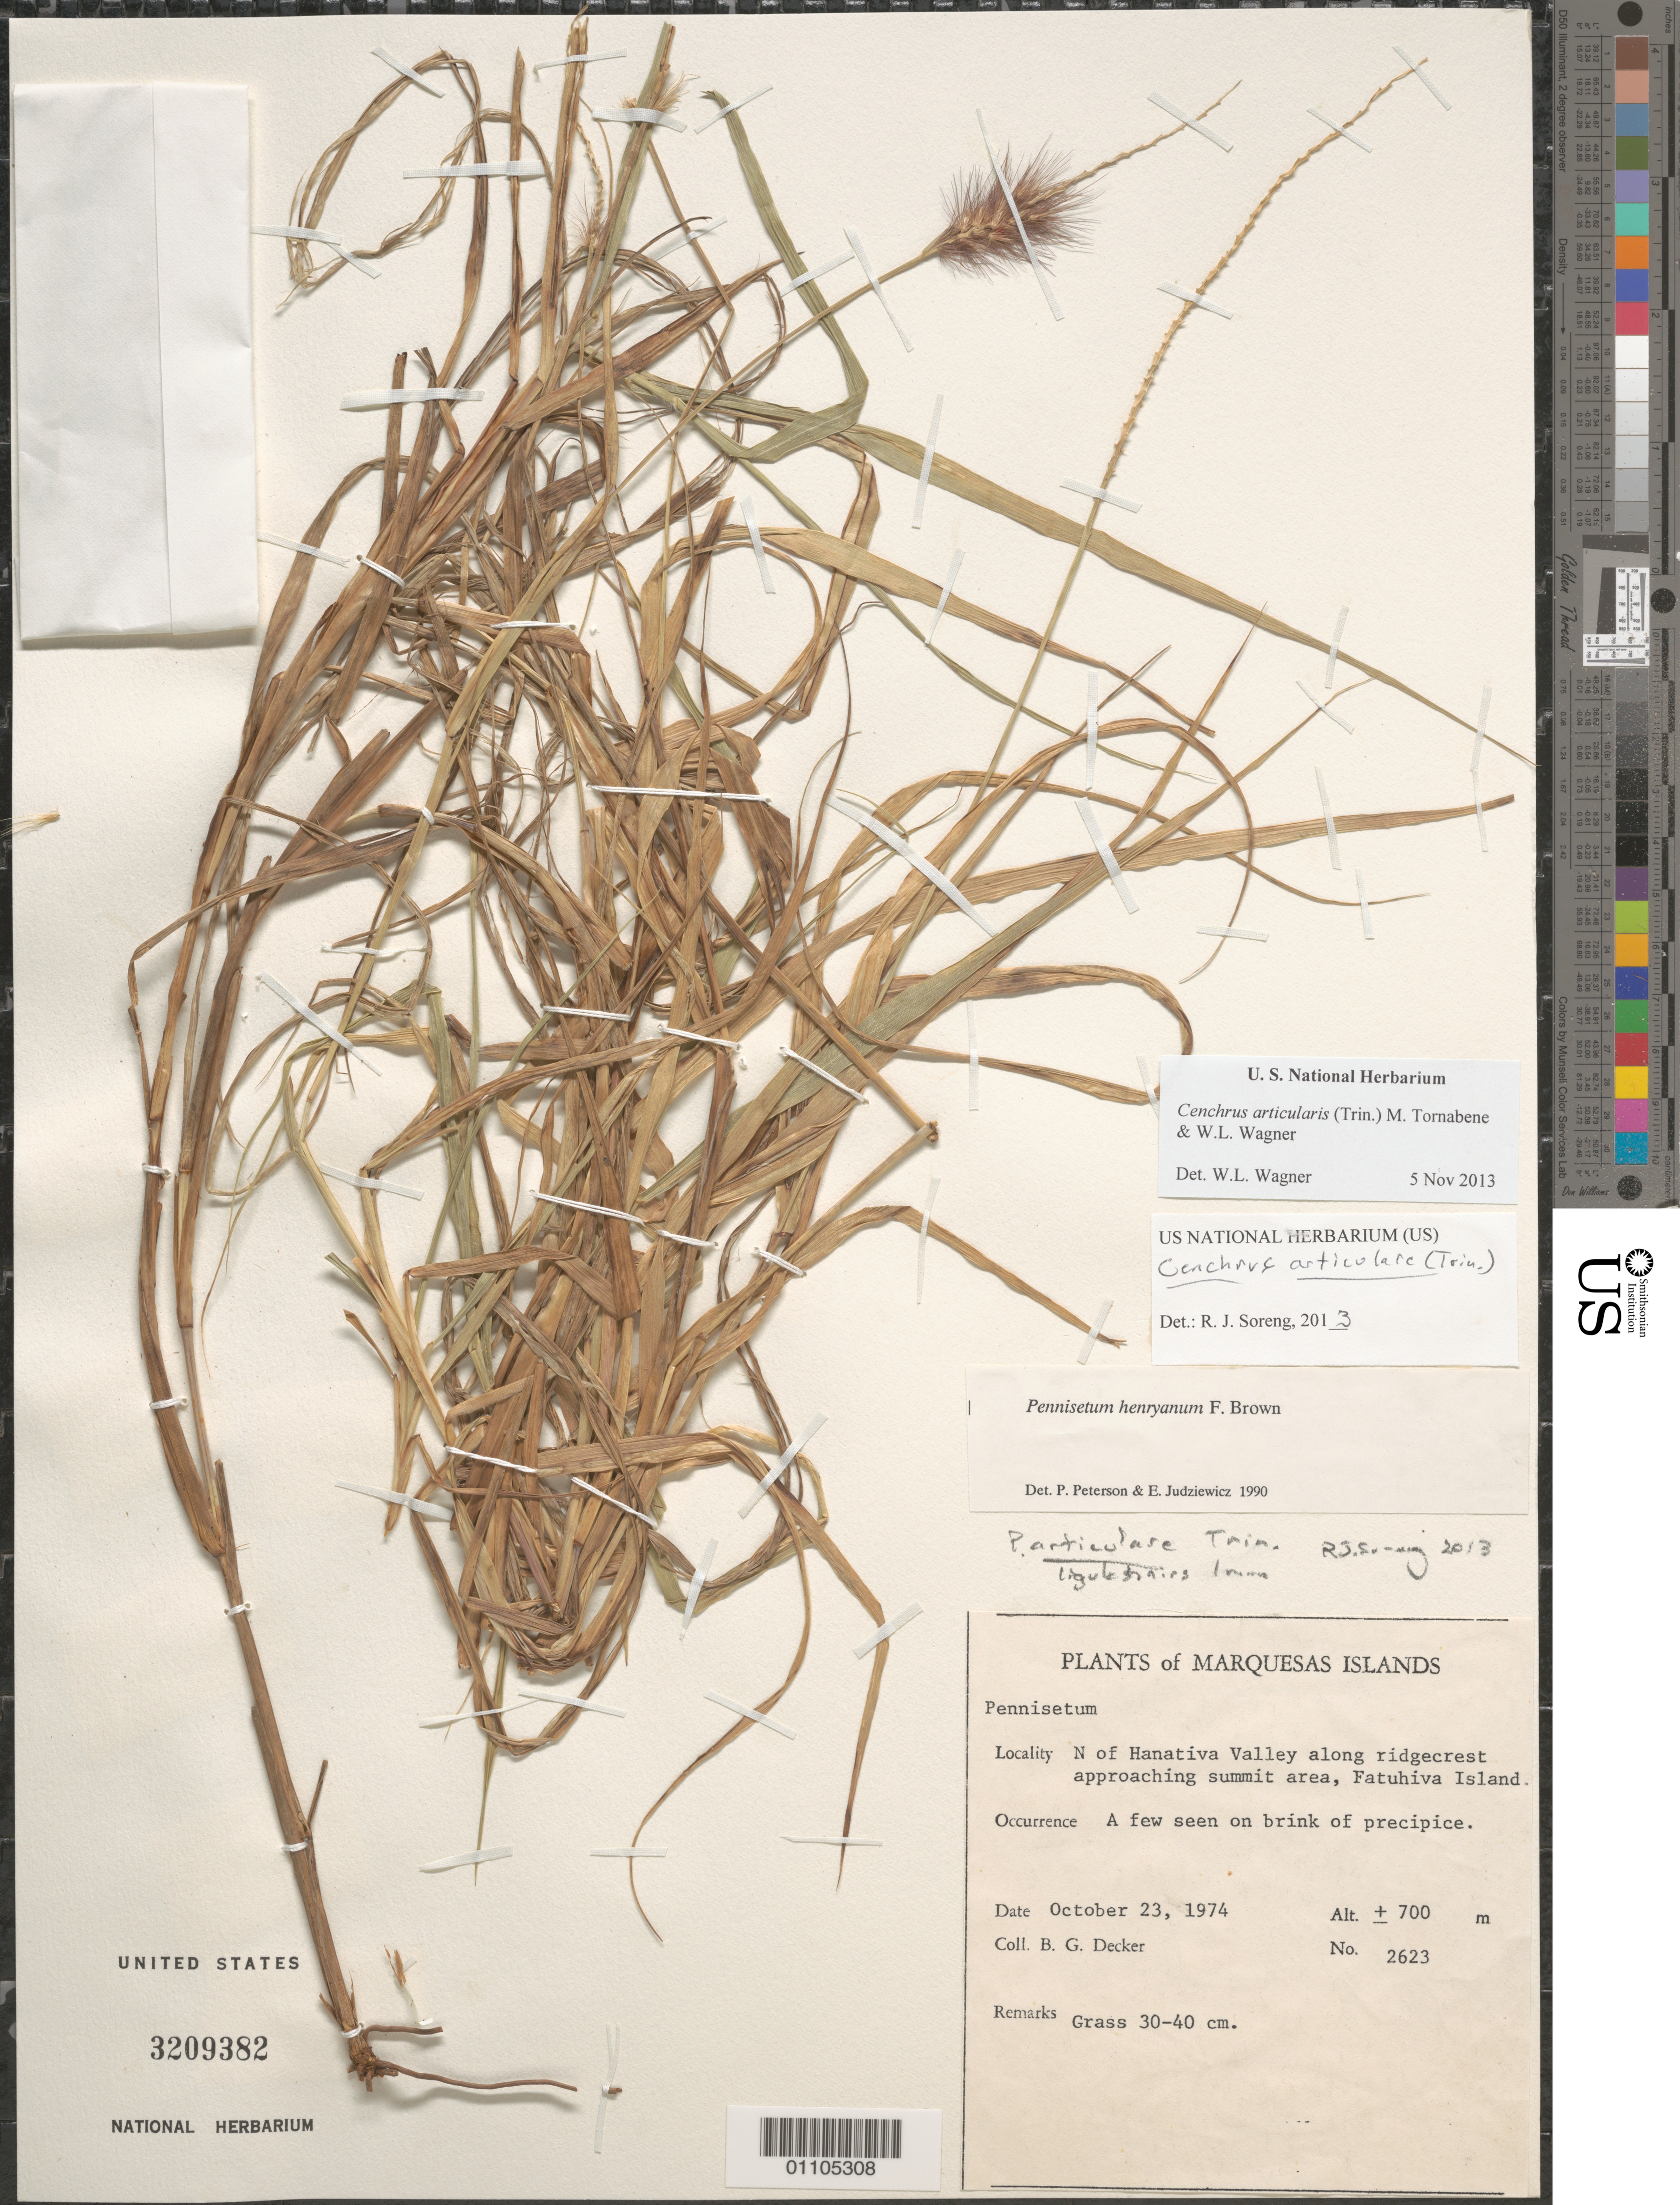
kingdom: Plantae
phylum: Tracheophyta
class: Liliopsida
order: Poales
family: Poaceae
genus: Cenchrus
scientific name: Cenchrus henryanus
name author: (F. Br.) M.W. Tornab. & W.L. Wagner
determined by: Peterson, P. M.; Judziewicz, E. J.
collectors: B. G. Decker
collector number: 2623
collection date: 1974-10-23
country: French Polynesia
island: Fatu Hiva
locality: N of Hanativa Valley along ridgecrest approaching summit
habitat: a few seen on brink of precipice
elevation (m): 700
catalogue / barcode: US 3209382